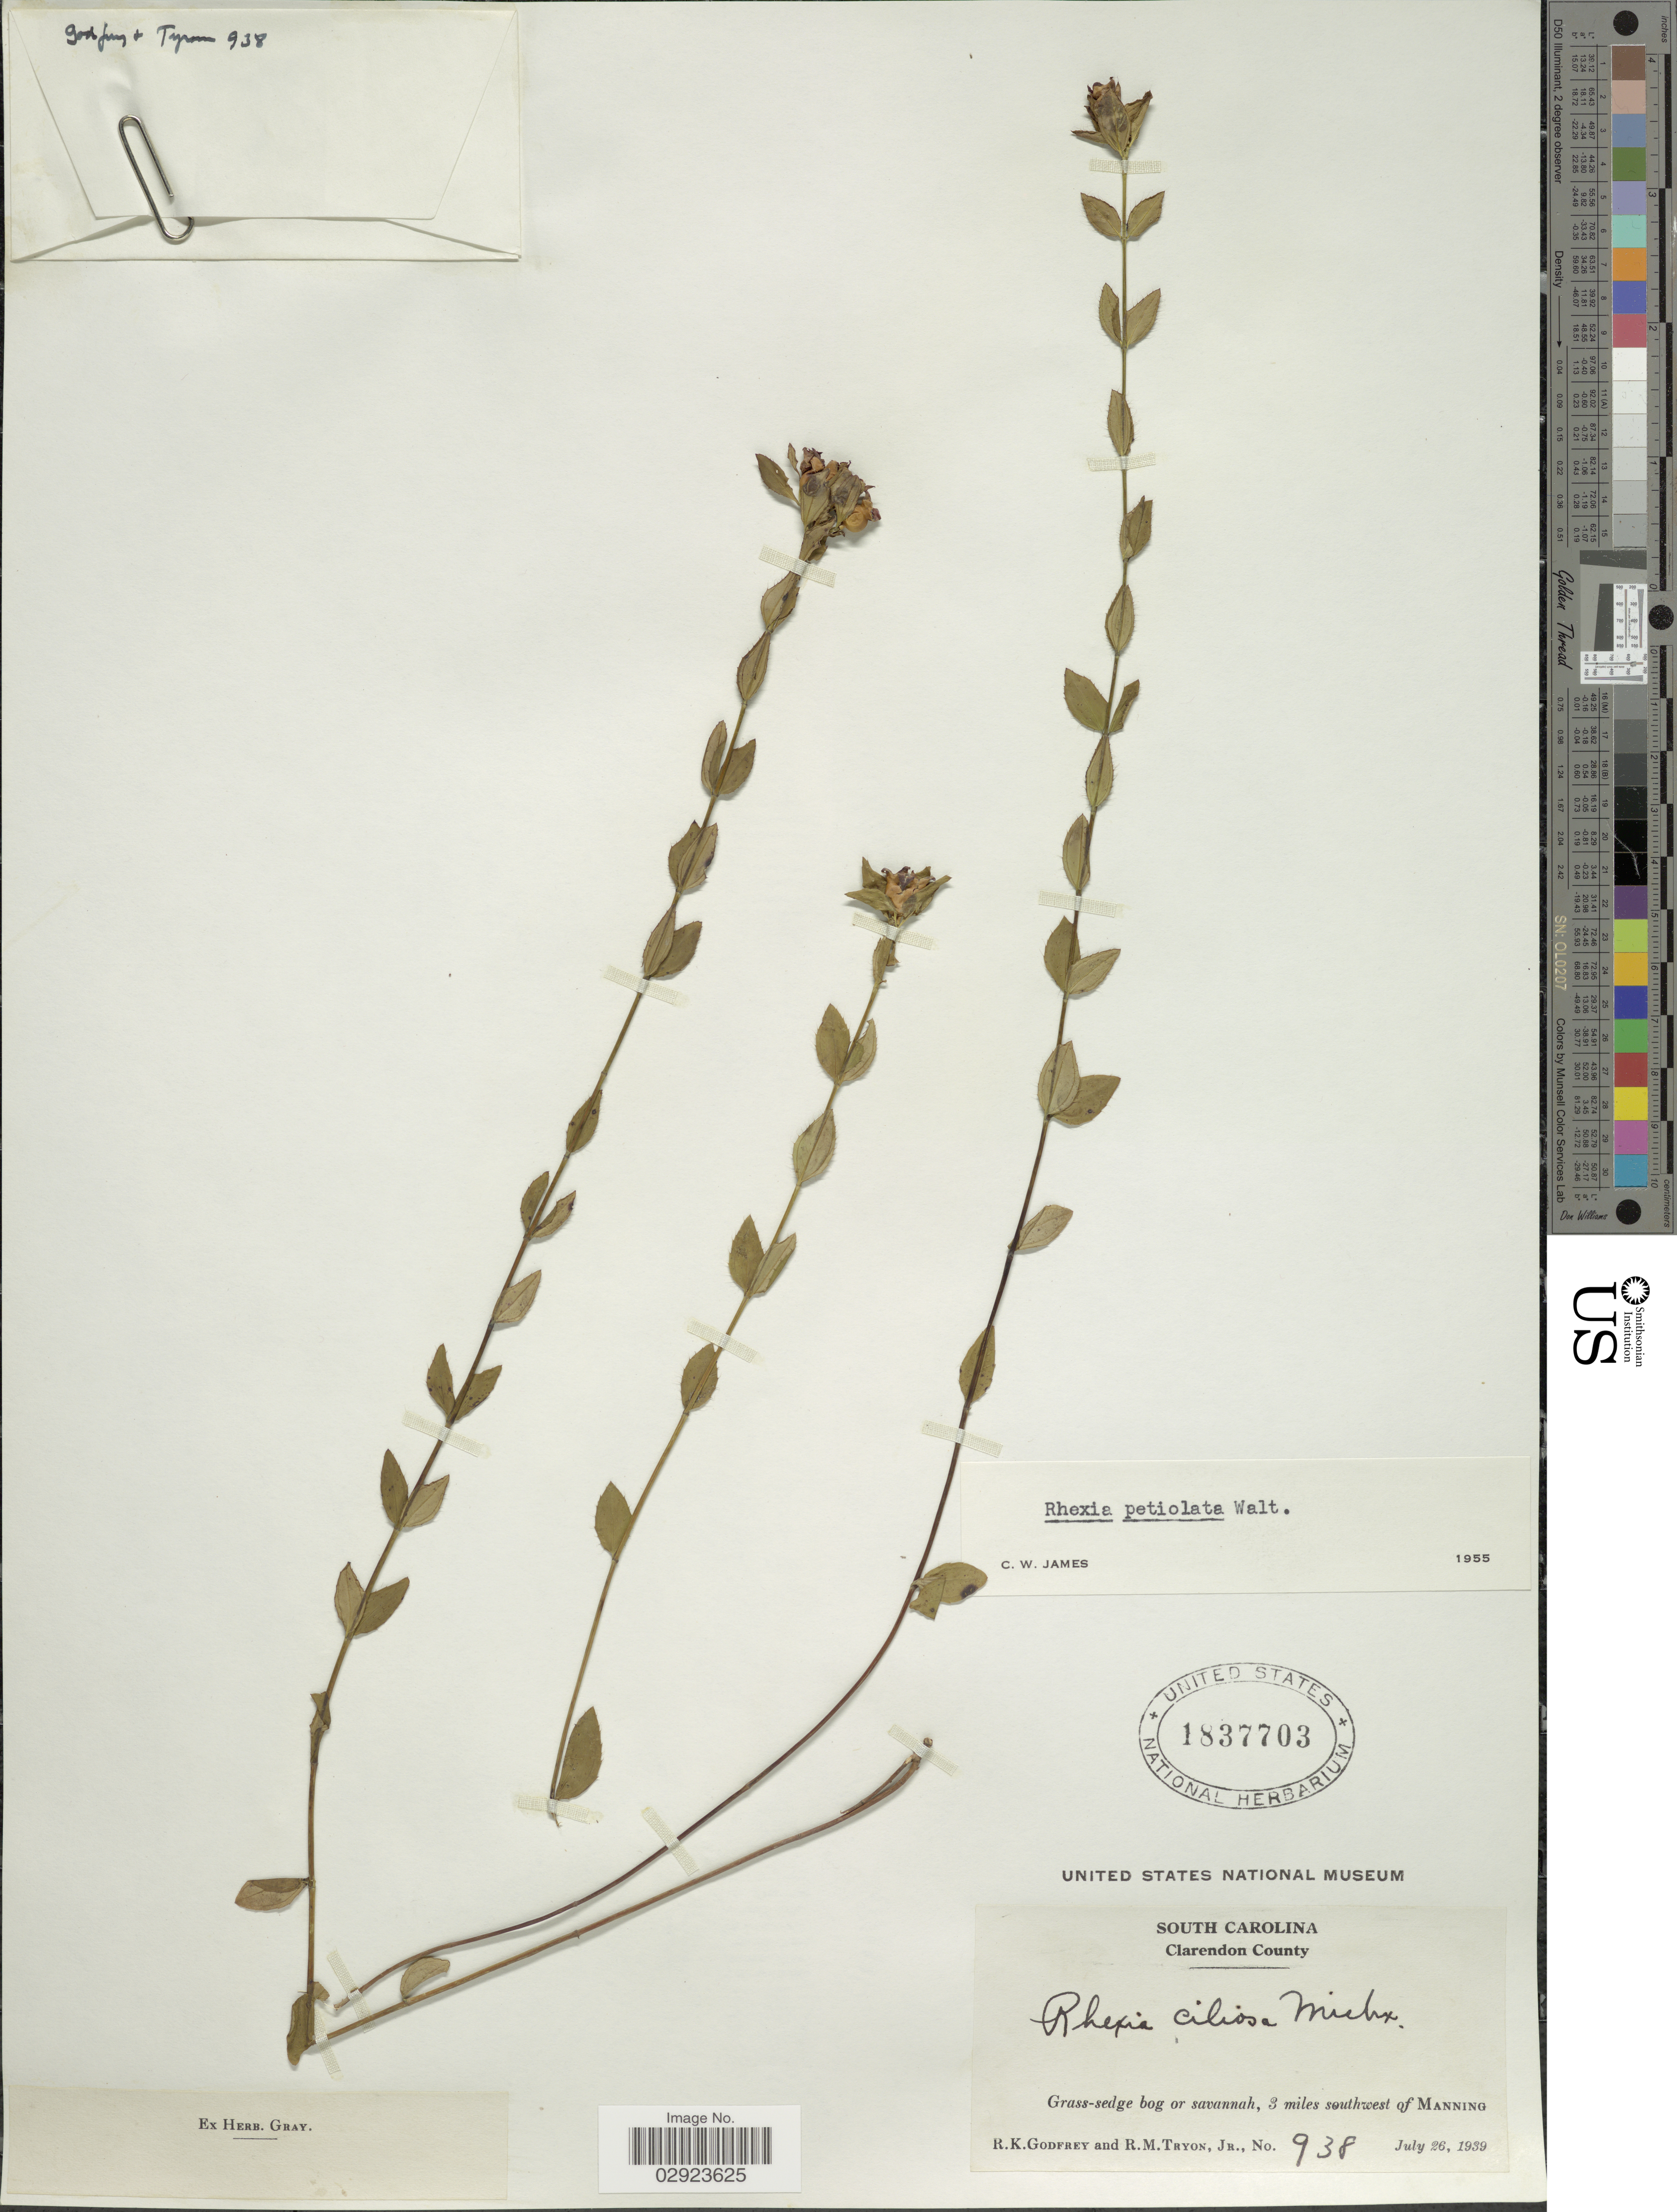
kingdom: Plantae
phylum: Tracheophyta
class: Magnoliopsida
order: Myrtales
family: Melastomataceae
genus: Rhexia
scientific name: Rhexia petiolata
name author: Walter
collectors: R. K. Godfrey & R. Tryon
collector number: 938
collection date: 1939-07-26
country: United States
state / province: South Carolina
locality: Clarendon County. 3 miles southwest of Manning.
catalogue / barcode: US 1837703